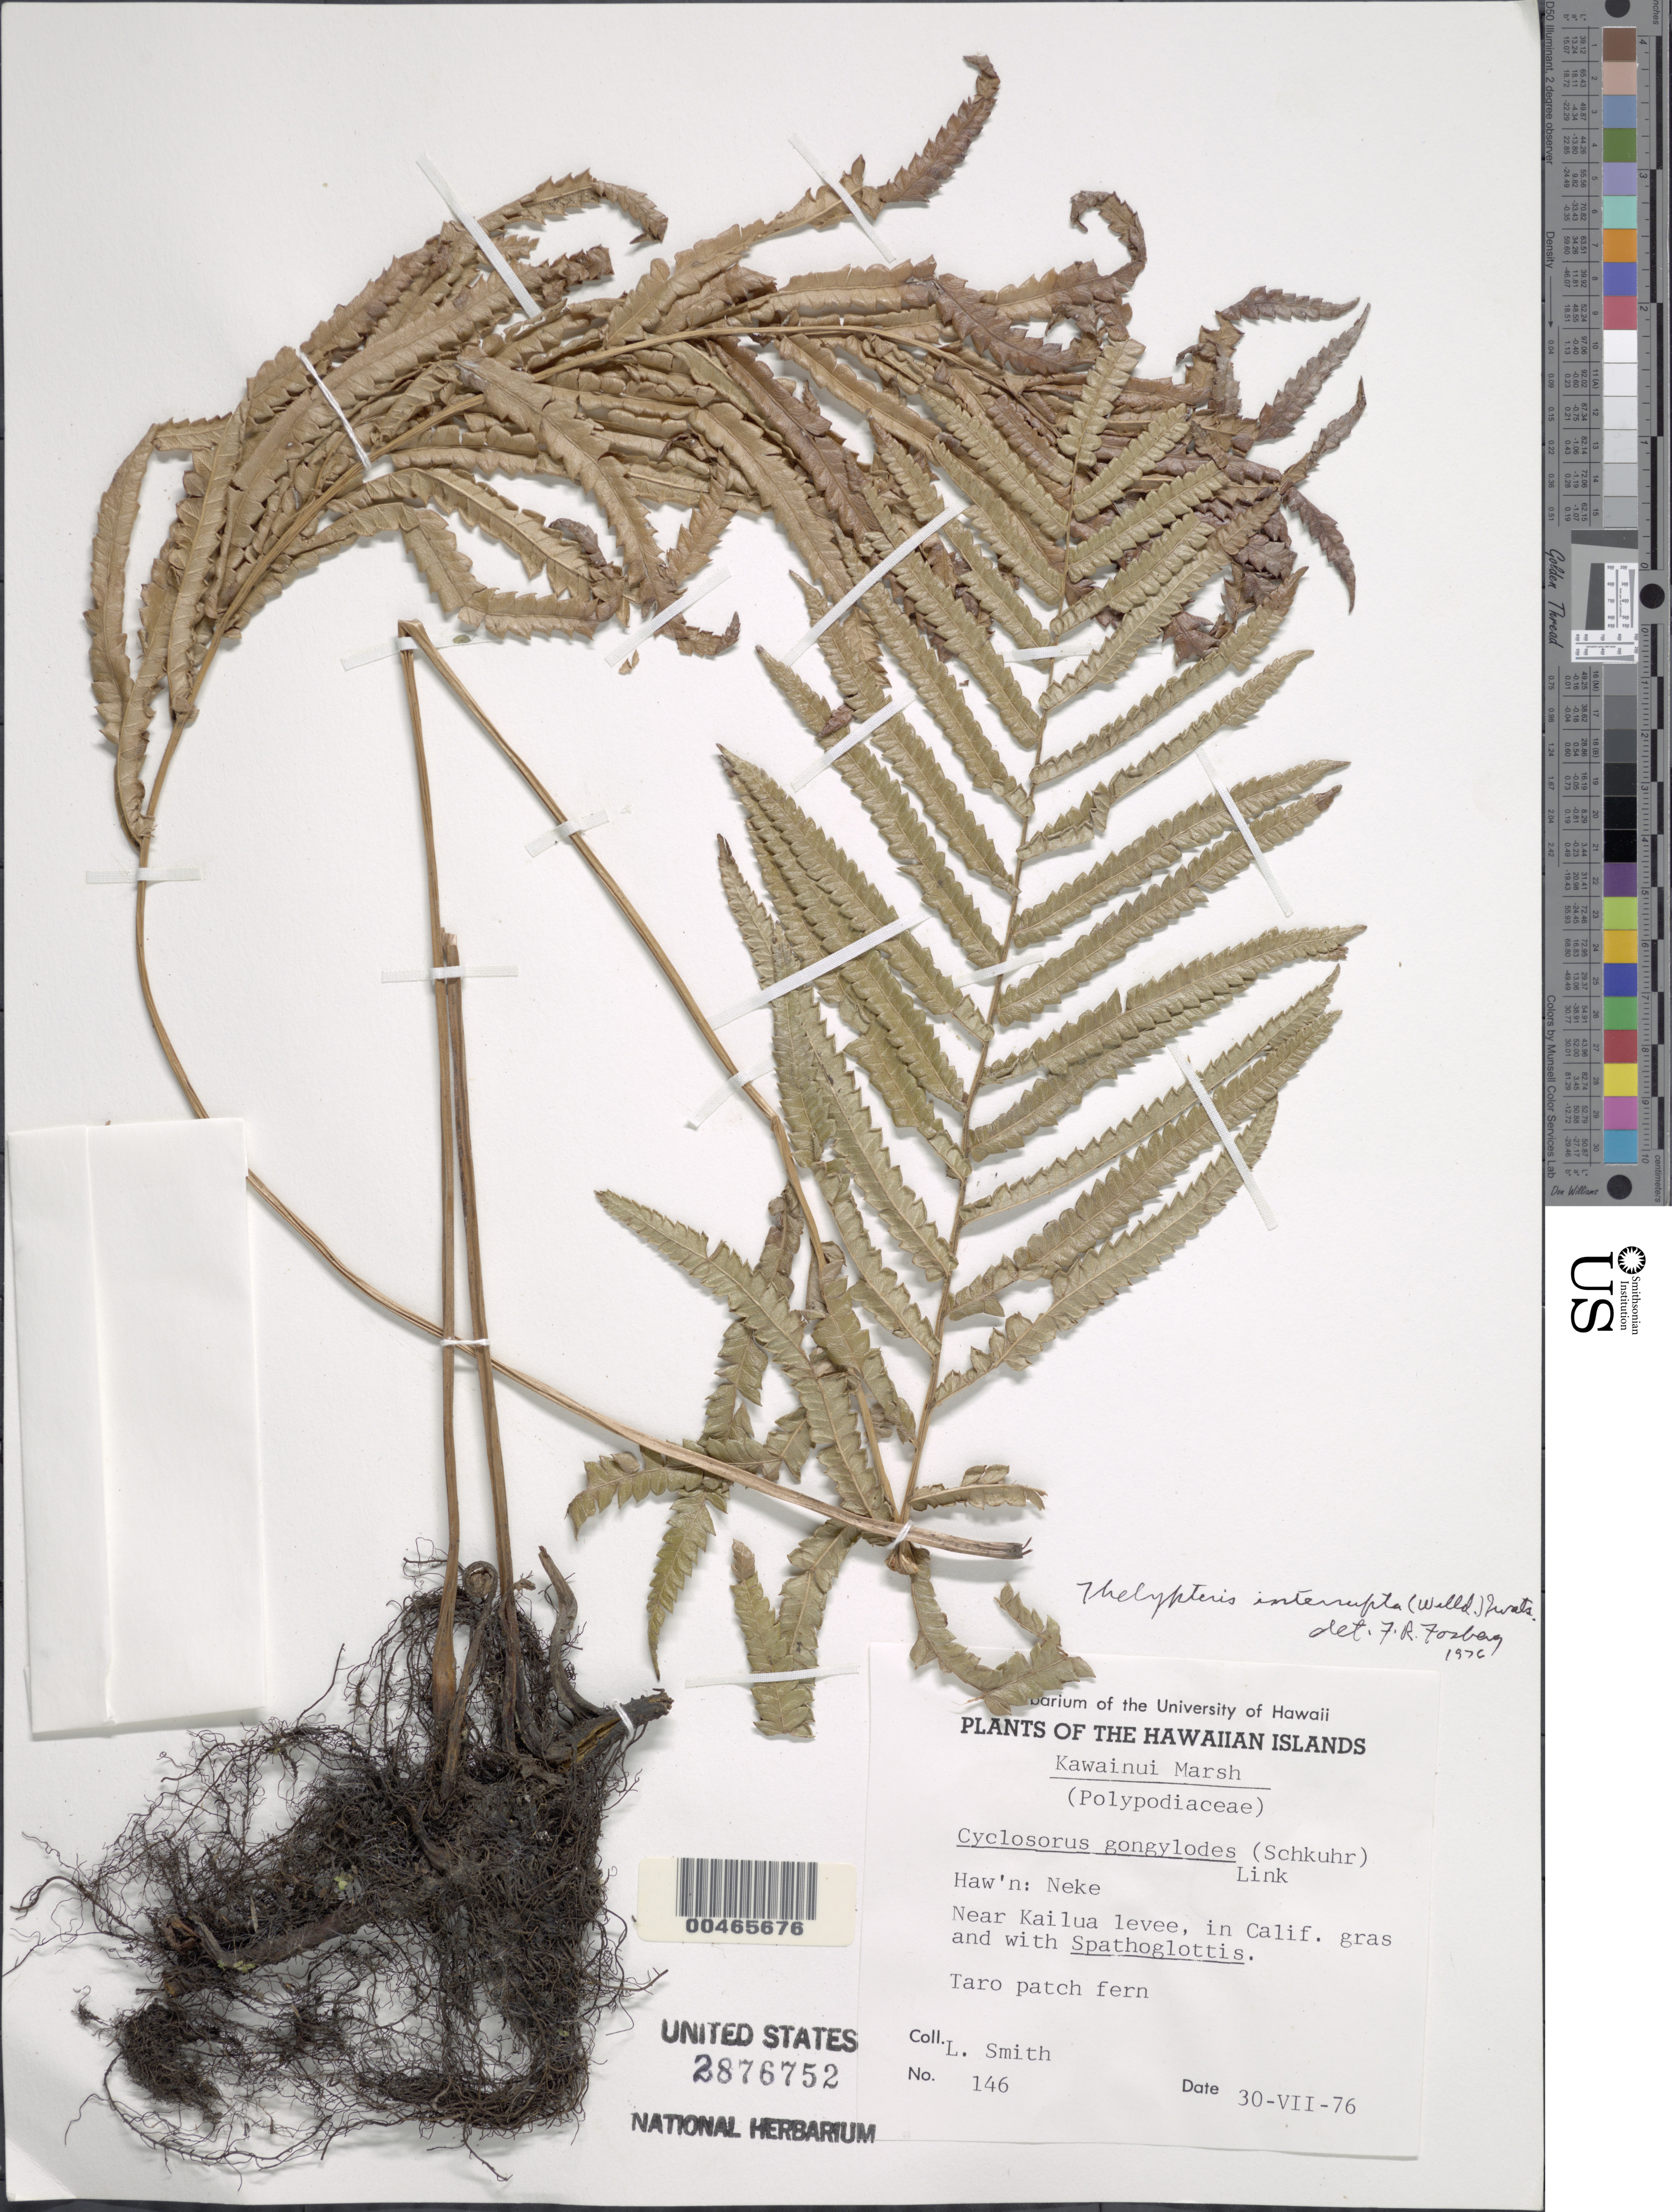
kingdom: Plantae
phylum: Tracheophyta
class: Polypodiopsida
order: Polypodiales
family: Thelypteridaceae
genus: Cyclosorus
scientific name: Cyclosorus interruptus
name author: (Willd.) H. Itô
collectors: L. Smith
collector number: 146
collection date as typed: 30 Jul 1976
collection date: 1976-07-30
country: United States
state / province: Hawaii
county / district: Honolulu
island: Oahu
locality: Neke, Near Kailua levee; Kawainui Marsh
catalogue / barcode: US 2876752